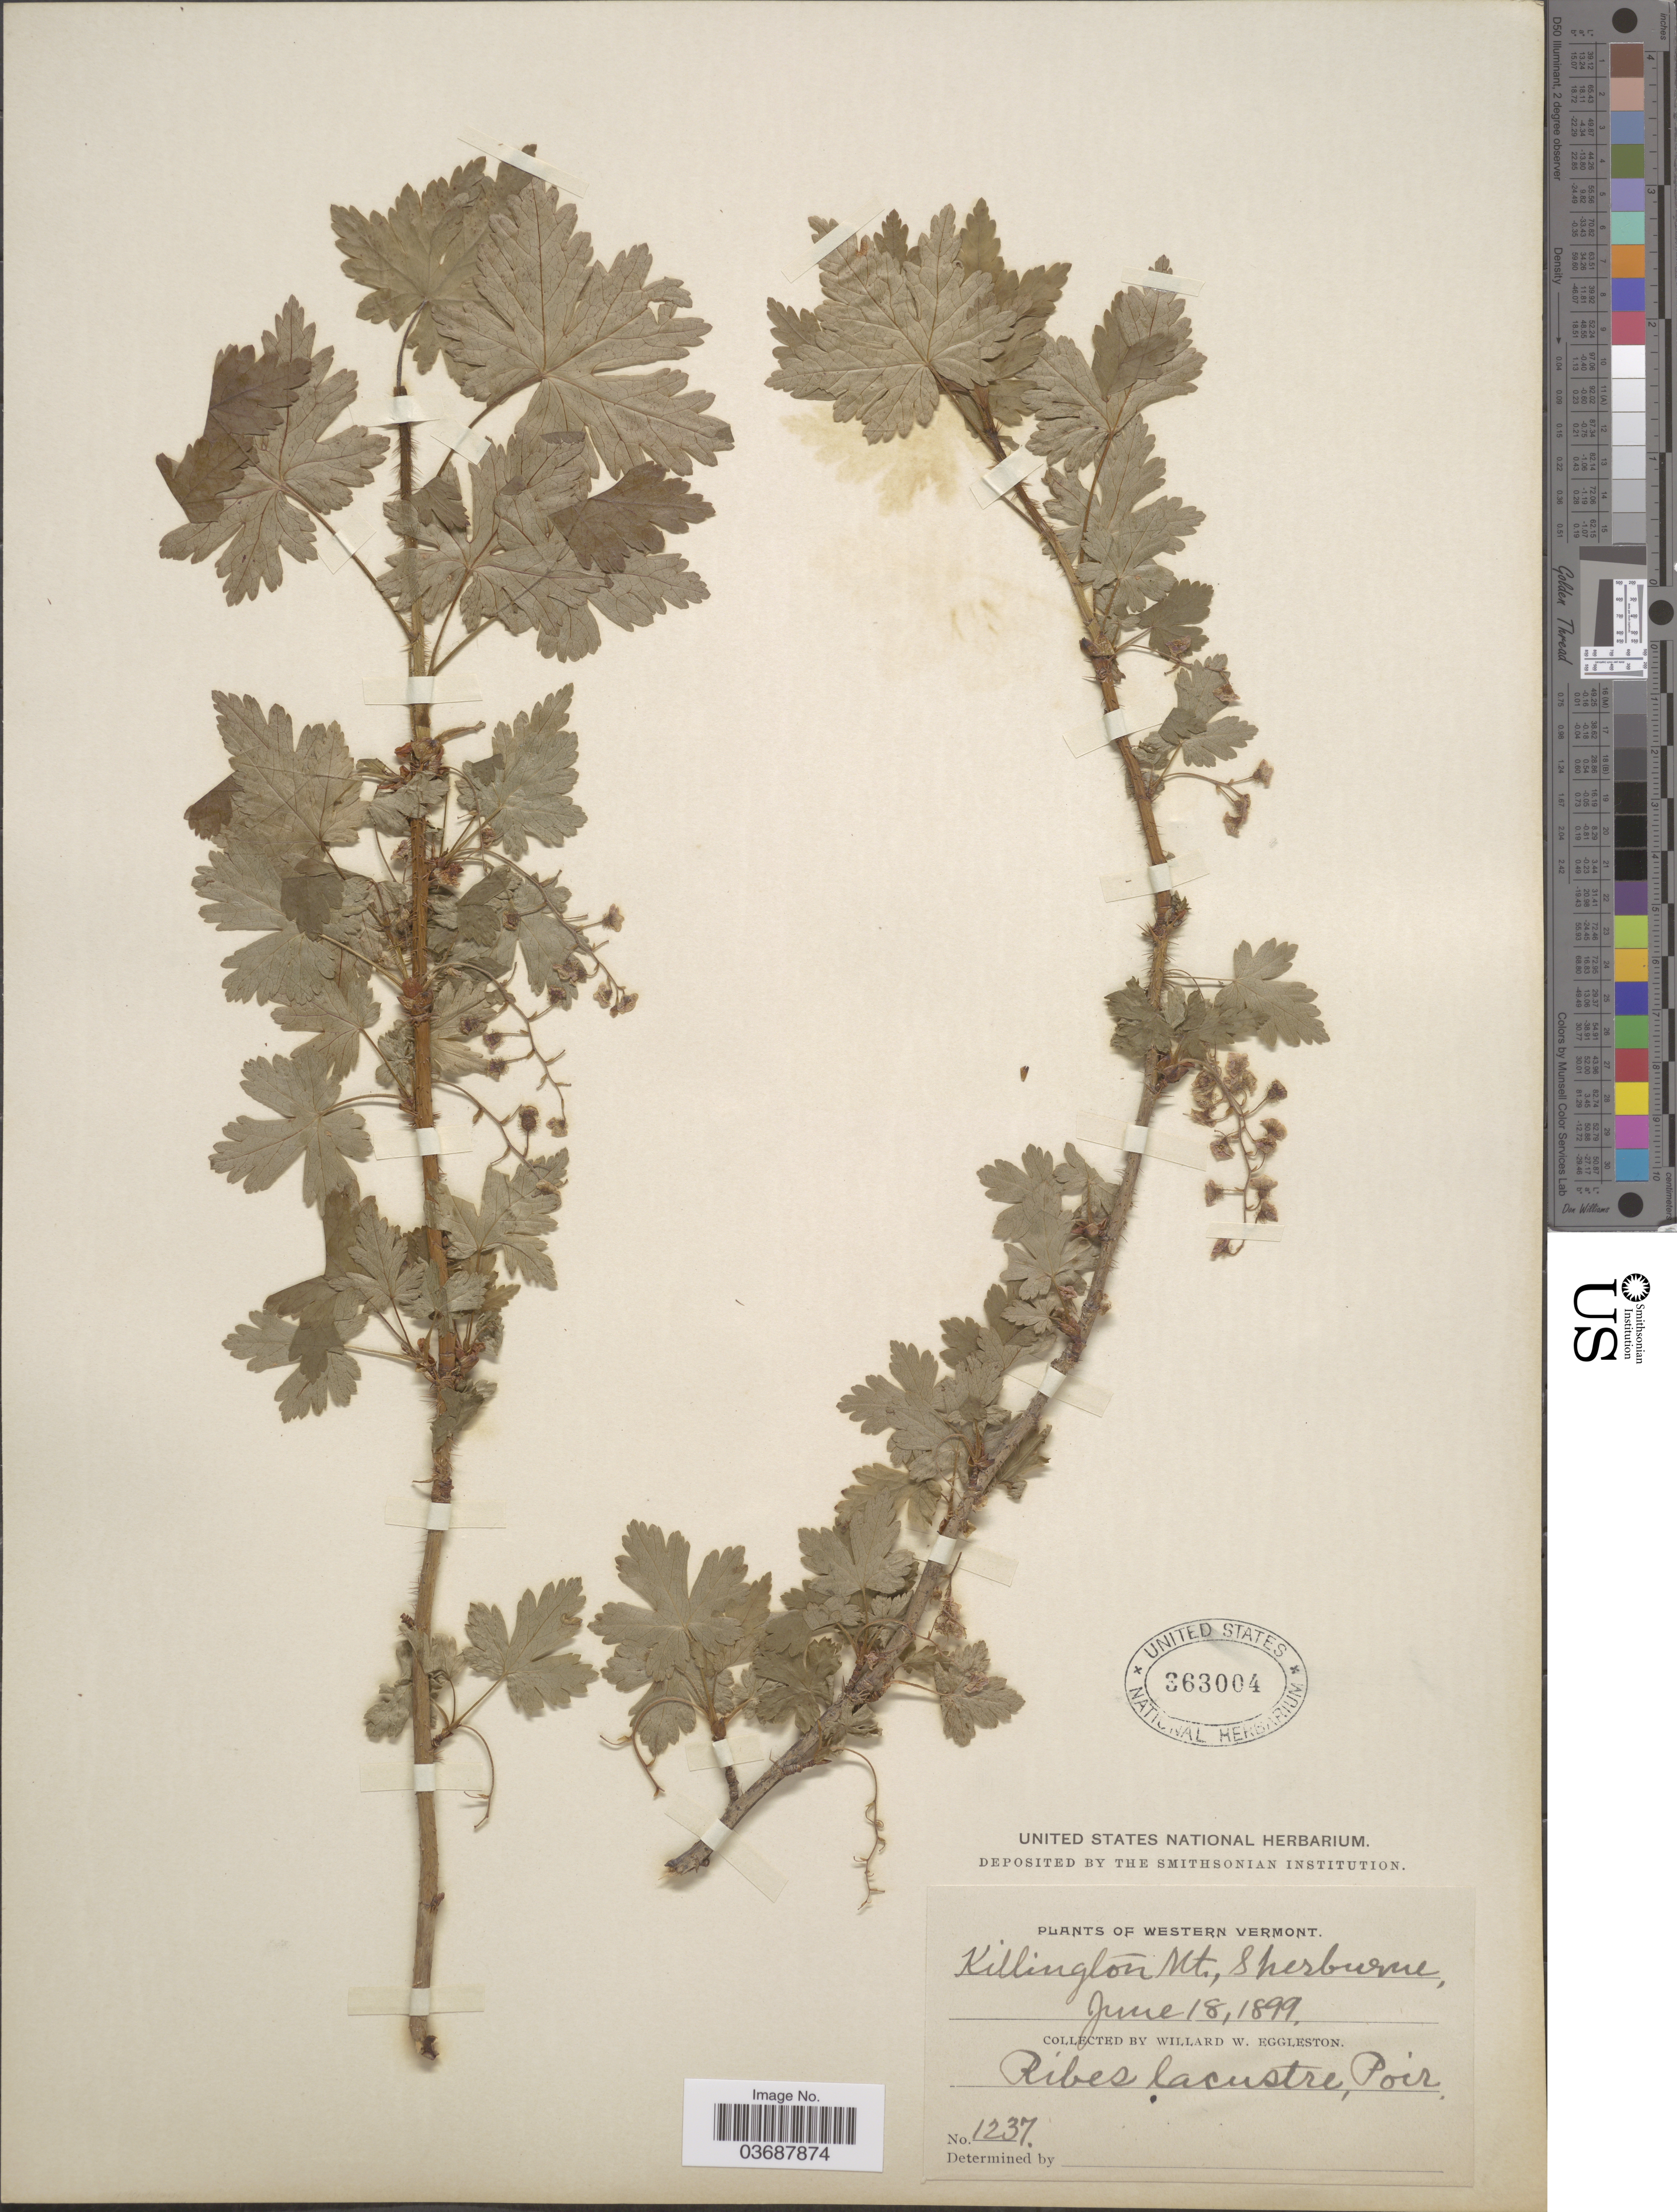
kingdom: Plantae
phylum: Tracheophyta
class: Magnoliopsida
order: Saxifragales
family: Grossulariaceae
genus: Ribes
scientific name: Ribes lacustre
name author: (Pers.) Poir.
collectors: W. W. Eggleston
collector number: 1237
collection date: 1899-06-18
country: United States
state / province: Vermont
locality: Western Vermont. Killington Mt., Sherburne.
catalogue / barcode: US 363004